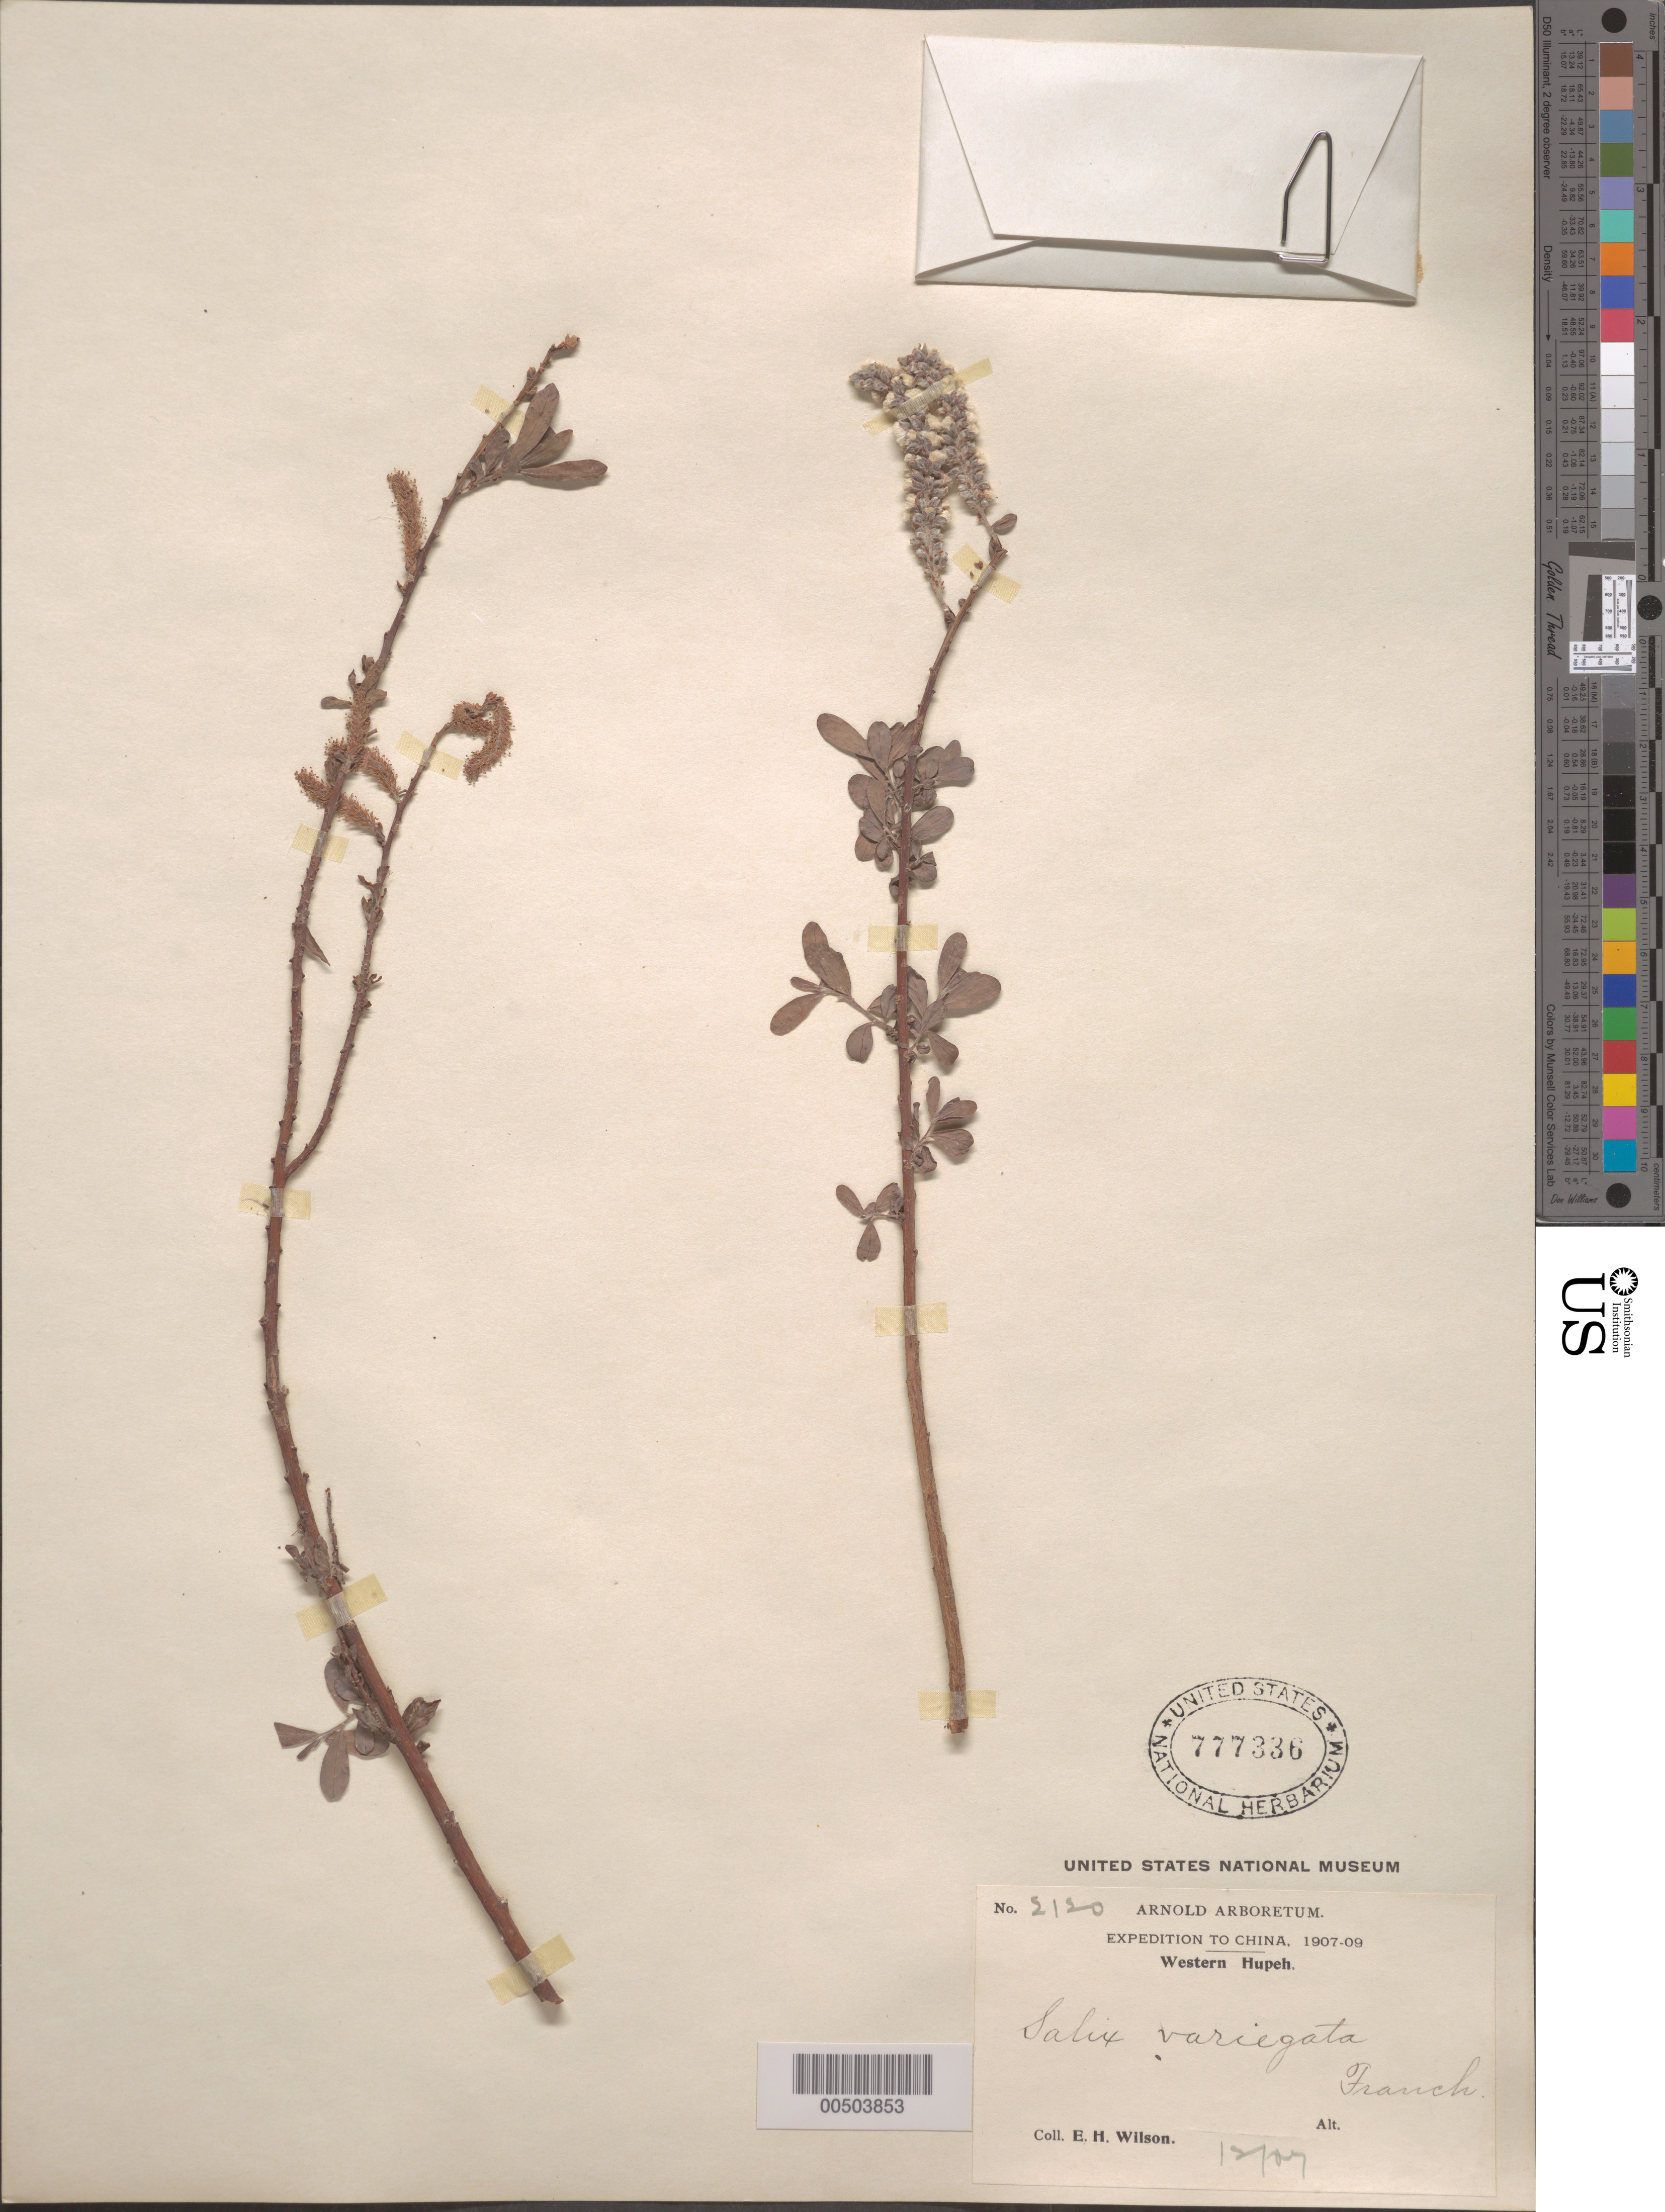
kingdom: Plantae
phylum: Tracheophyta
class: Magnoliopsida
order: Malpighiales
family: Salicaceae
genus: Salix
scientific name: Salix variegata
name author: Franch.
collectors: E. H. Wilson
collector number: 2120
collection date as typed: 1907 to -- --- 1909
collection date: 1907/1909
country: China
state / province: Hubei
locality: Western Hupeh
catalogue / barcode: US 777336